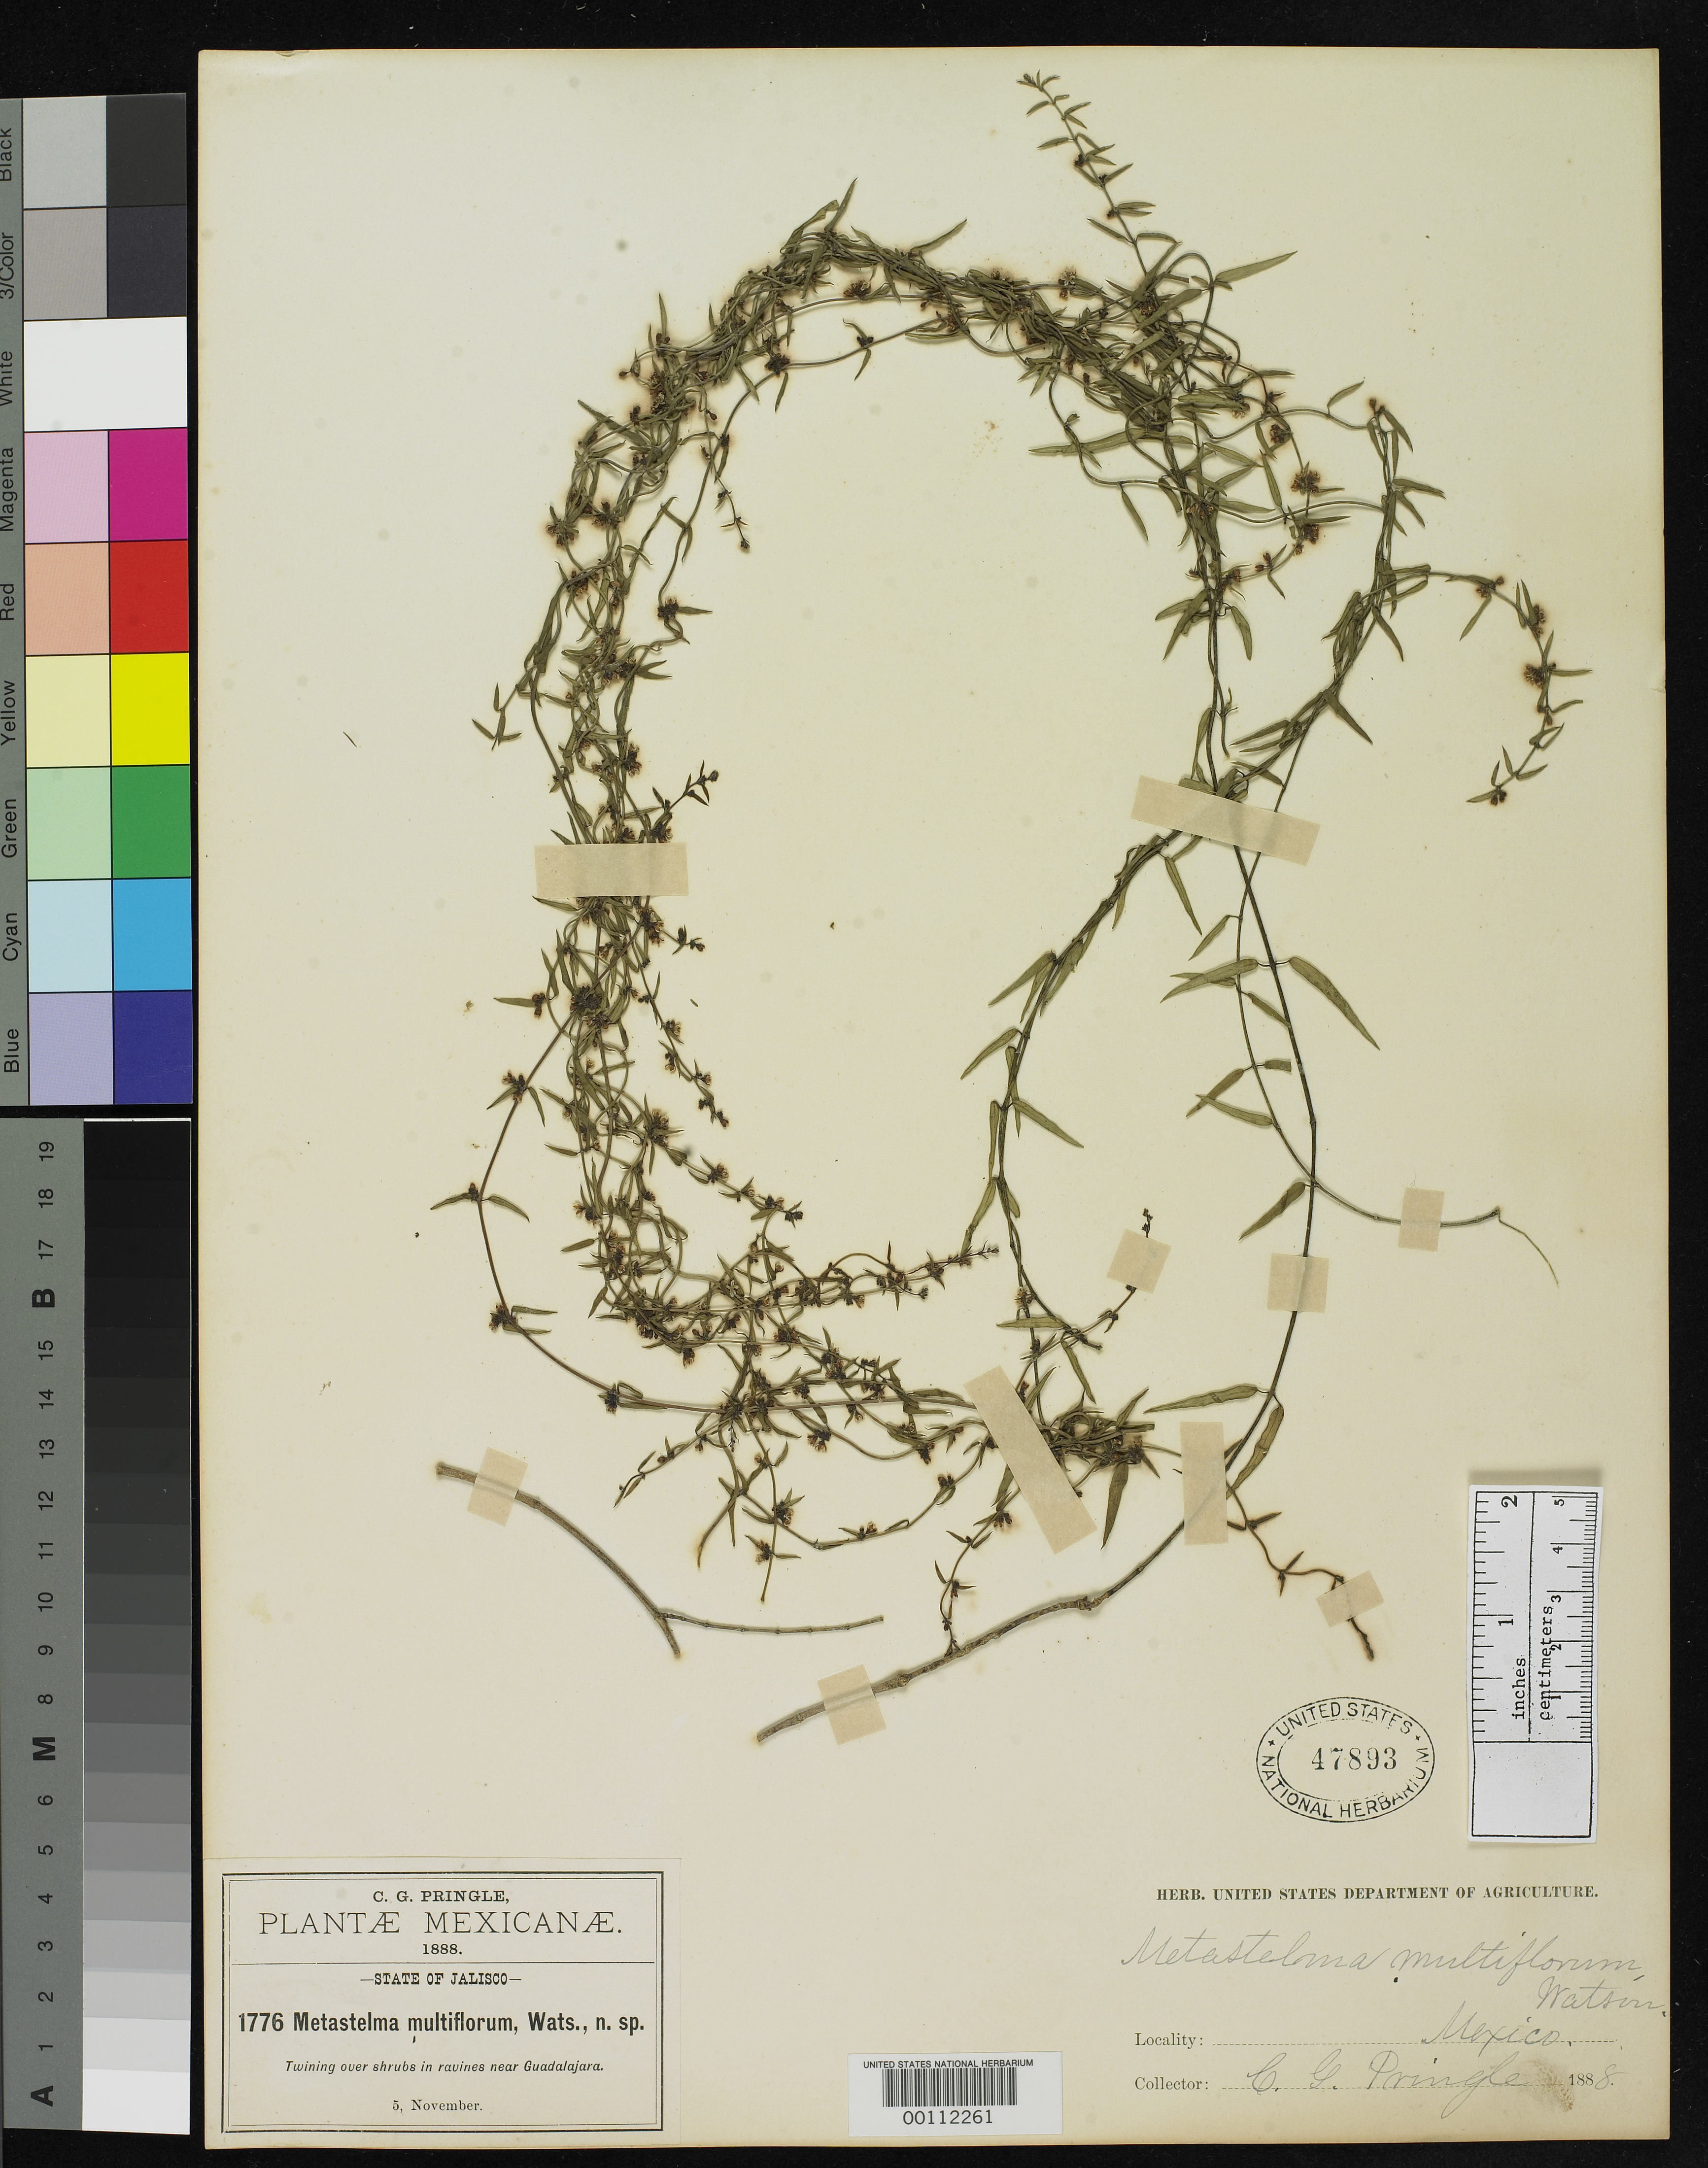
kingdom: Plantae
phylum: Tracheophyta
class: Magnoliopsida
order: Gentianales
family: Apocynaceae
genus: Metastelma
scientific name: Metastelma multiflorum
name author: S. Watson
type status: Type Collection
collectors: C. G. Pringle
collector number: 1776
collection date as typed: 05 Nov 1888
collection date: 1888-11-05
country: Mexico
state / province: Jalisco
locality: Near Guadalajara.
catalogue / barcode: US 47893